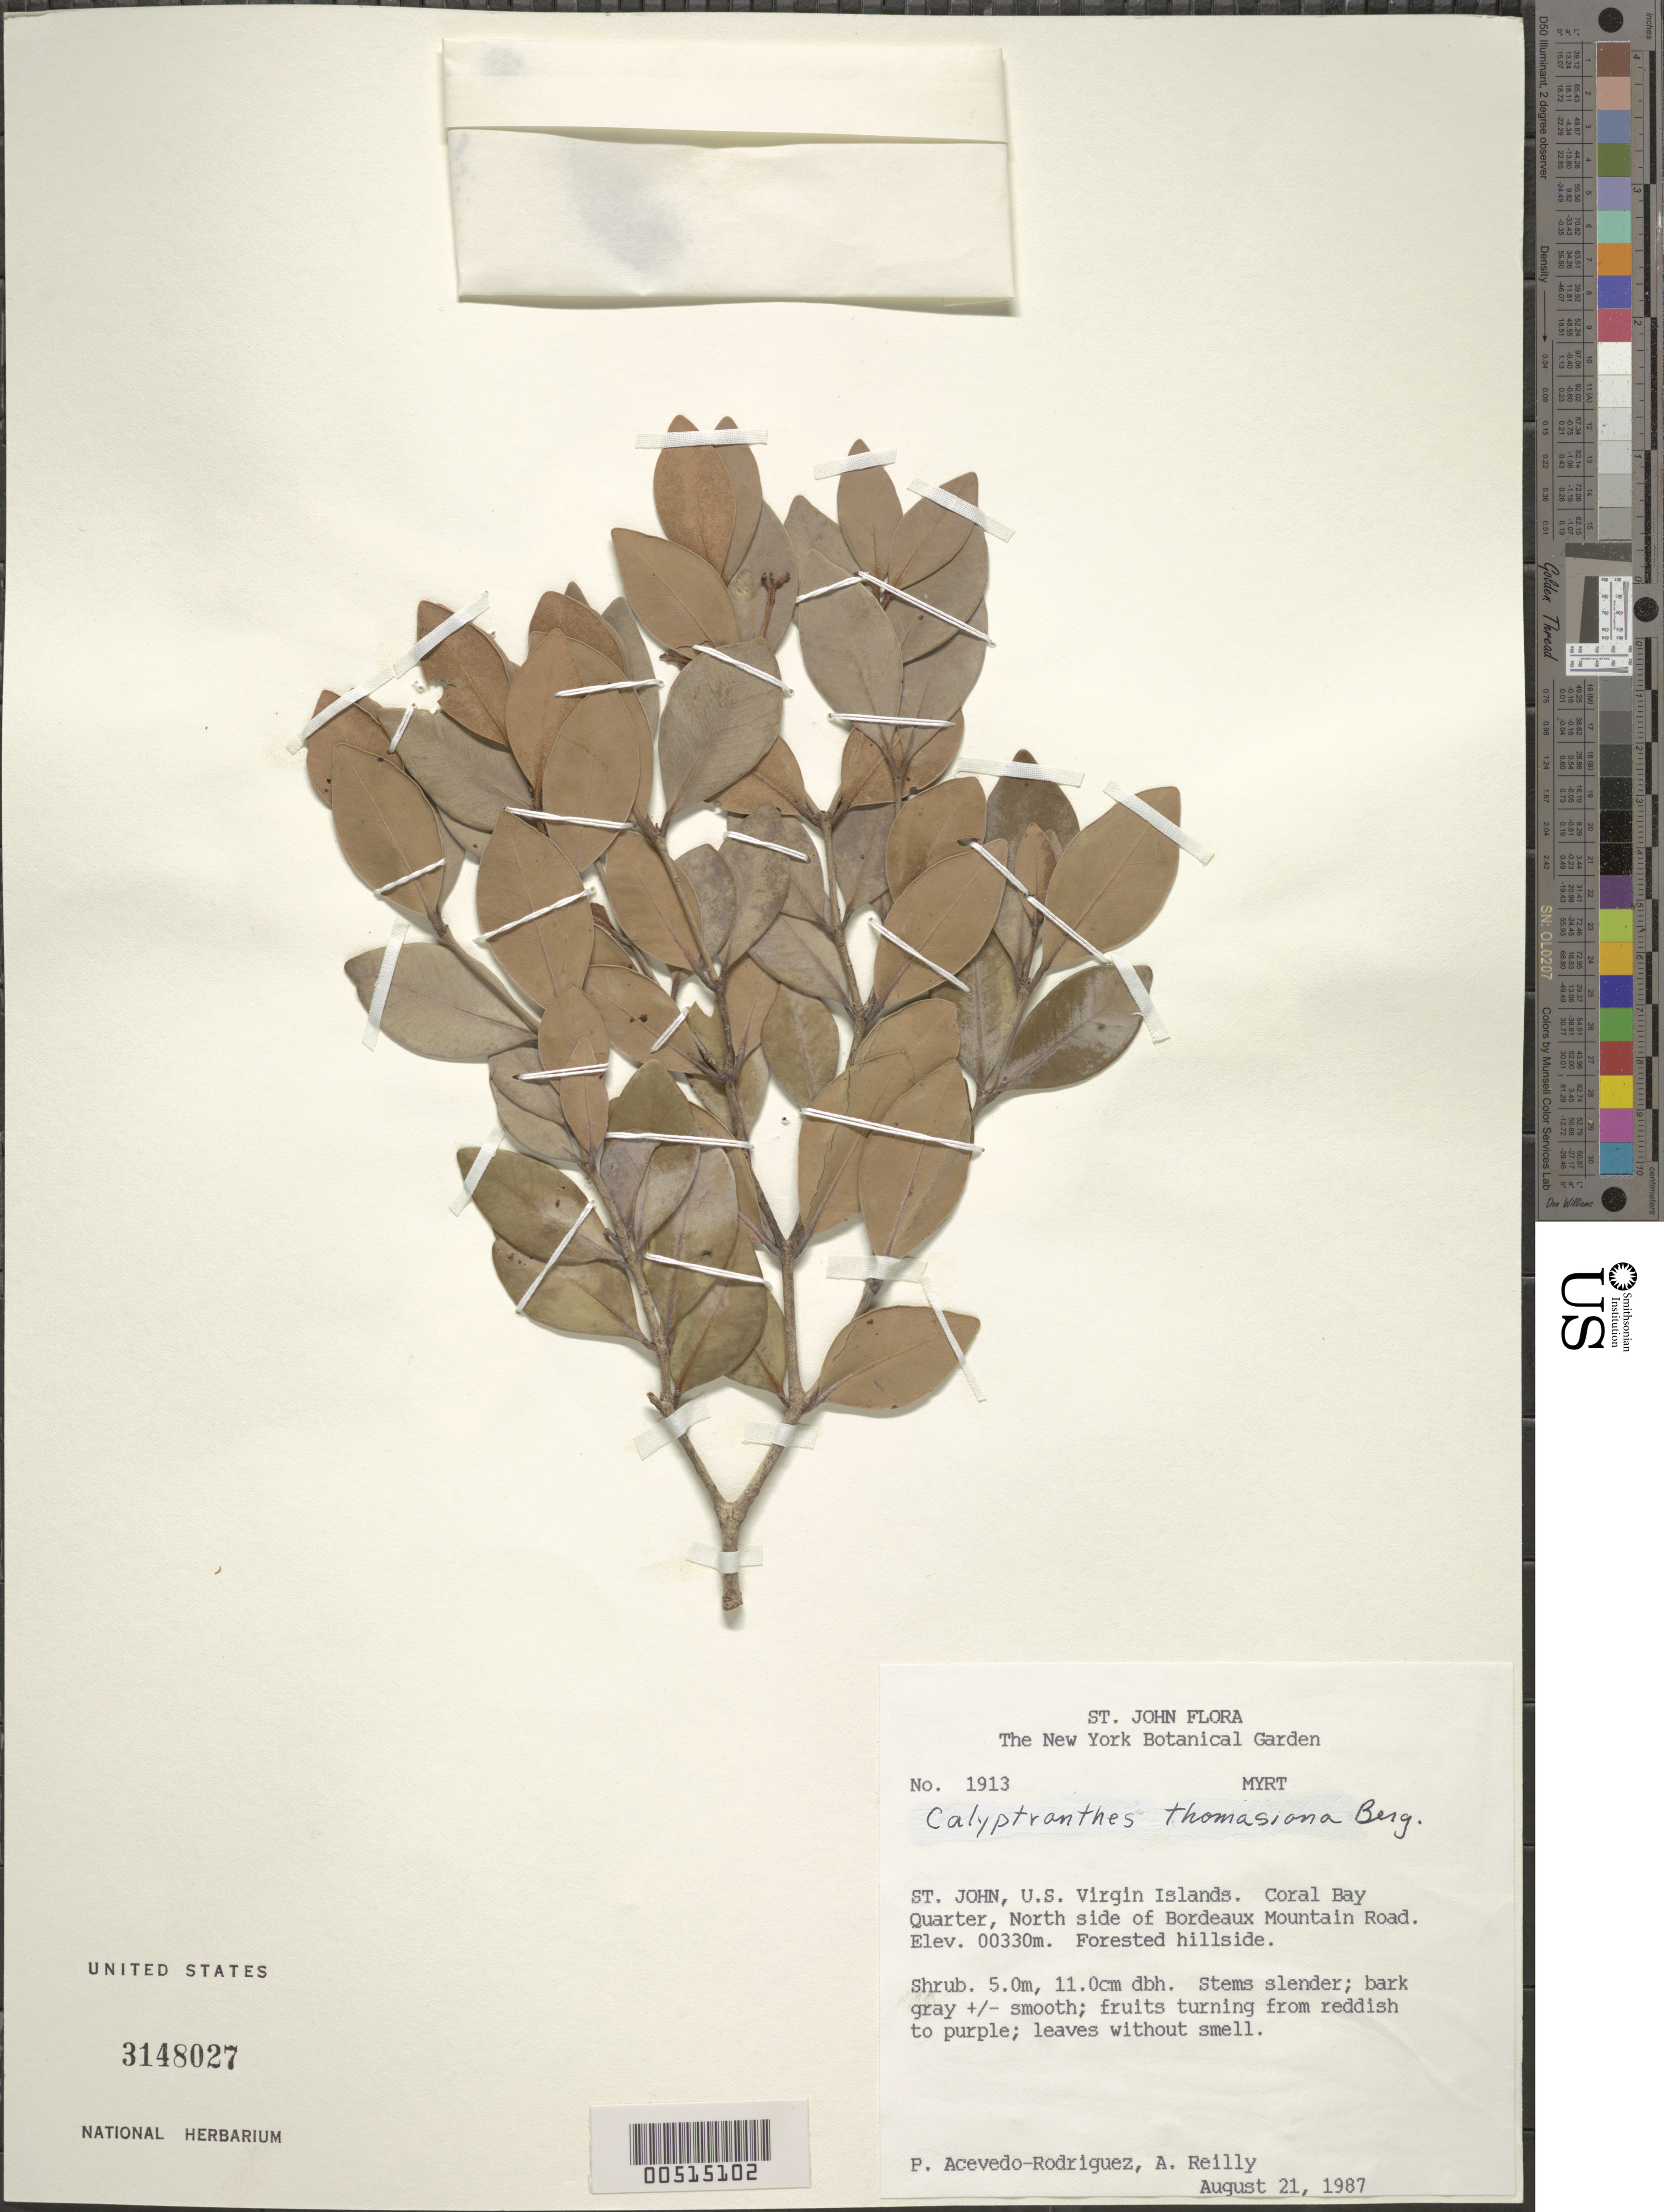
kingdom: Plantae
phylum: Tracheophyta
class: Magnoliopsida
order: Myrtales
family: Myrtaceae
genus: Myrcia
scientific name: Myrcia neothomasiana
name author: A.R. Lourenço & E. Lucas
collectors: P. Acevedo-Rodr. & A. Reilly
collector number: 1913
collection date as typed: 21 Aug 1987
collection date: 1987-08-21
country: U.S. Virgin Islands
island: St. John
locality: Coral Bay Quarter; North side of Bordeaux Mountain Road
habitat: Forested hillside.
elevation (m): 330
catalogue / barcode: US 3148027